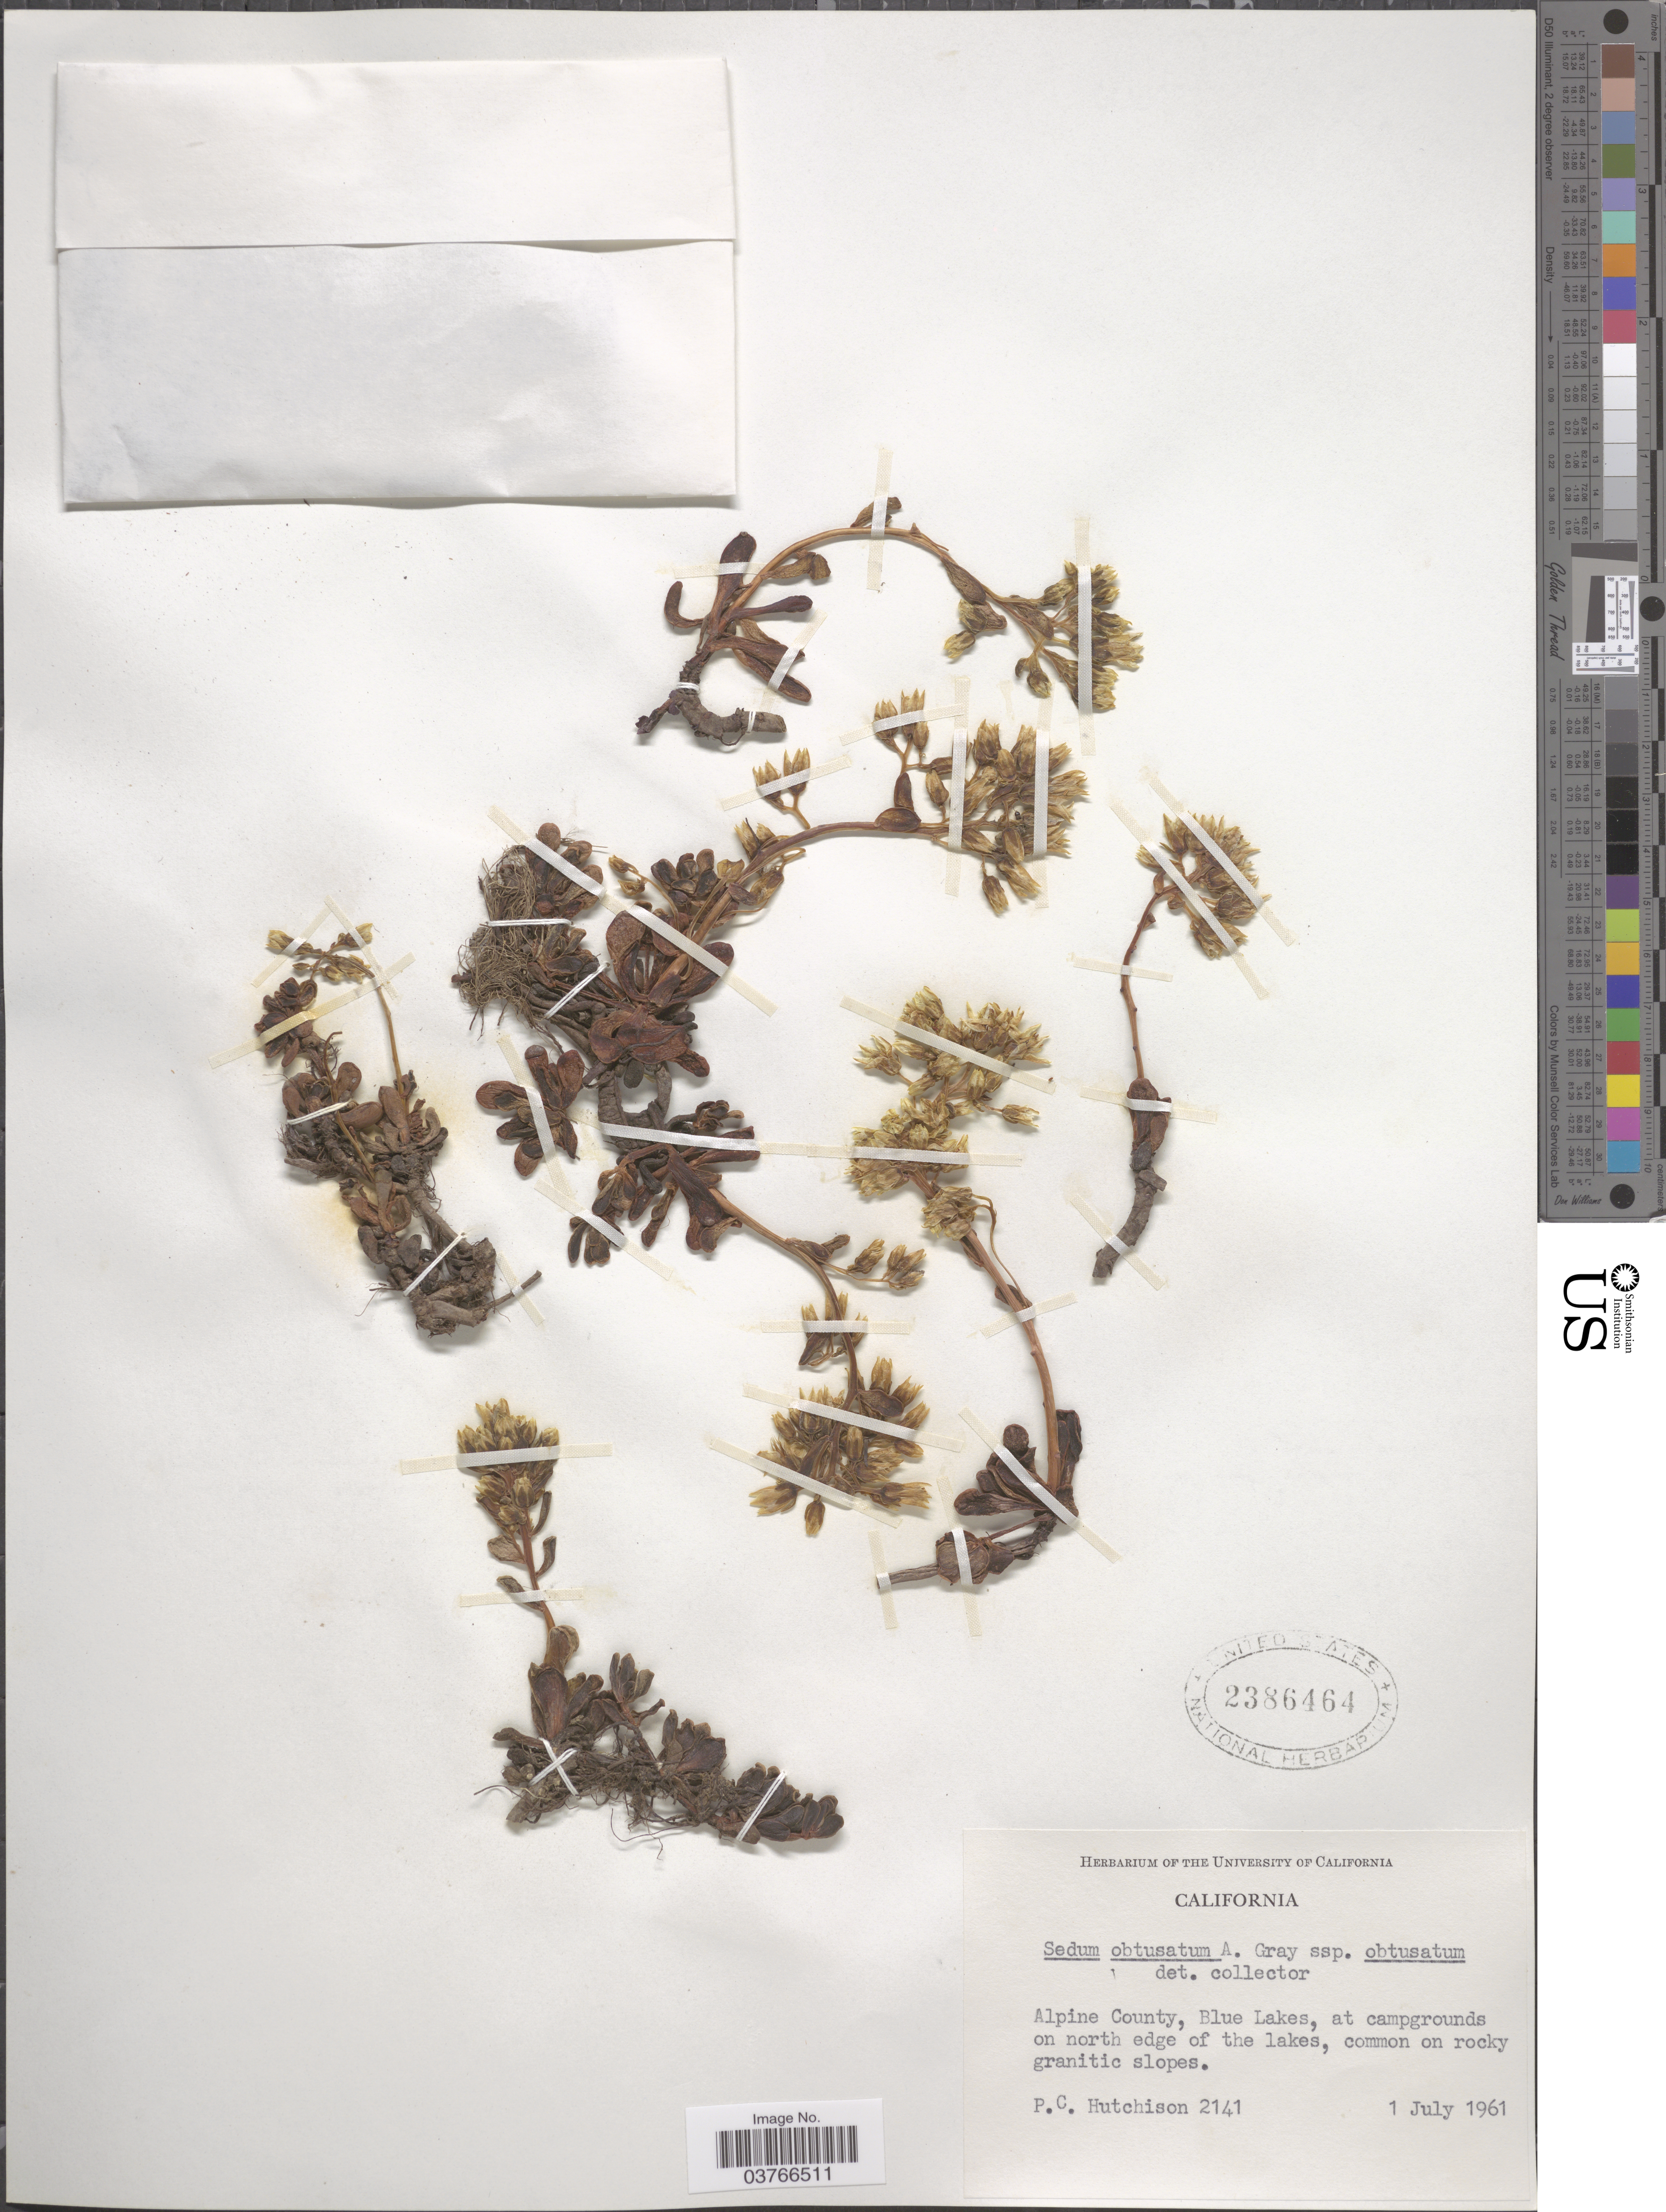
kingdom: Plantae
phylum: Tracheophyta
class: Magnoliopsida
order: Saxifragales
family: Crassulaceae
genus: Sedum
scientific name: Sedum obtusatum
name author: A. Gray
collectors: P. C. Hutchison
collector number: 2141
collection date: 1961-07-01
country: United States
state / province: California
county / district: Alpine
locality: Alpine County, Blue Lakes, at campgrounds on north edge of the lakes.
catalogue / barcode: US 2386464